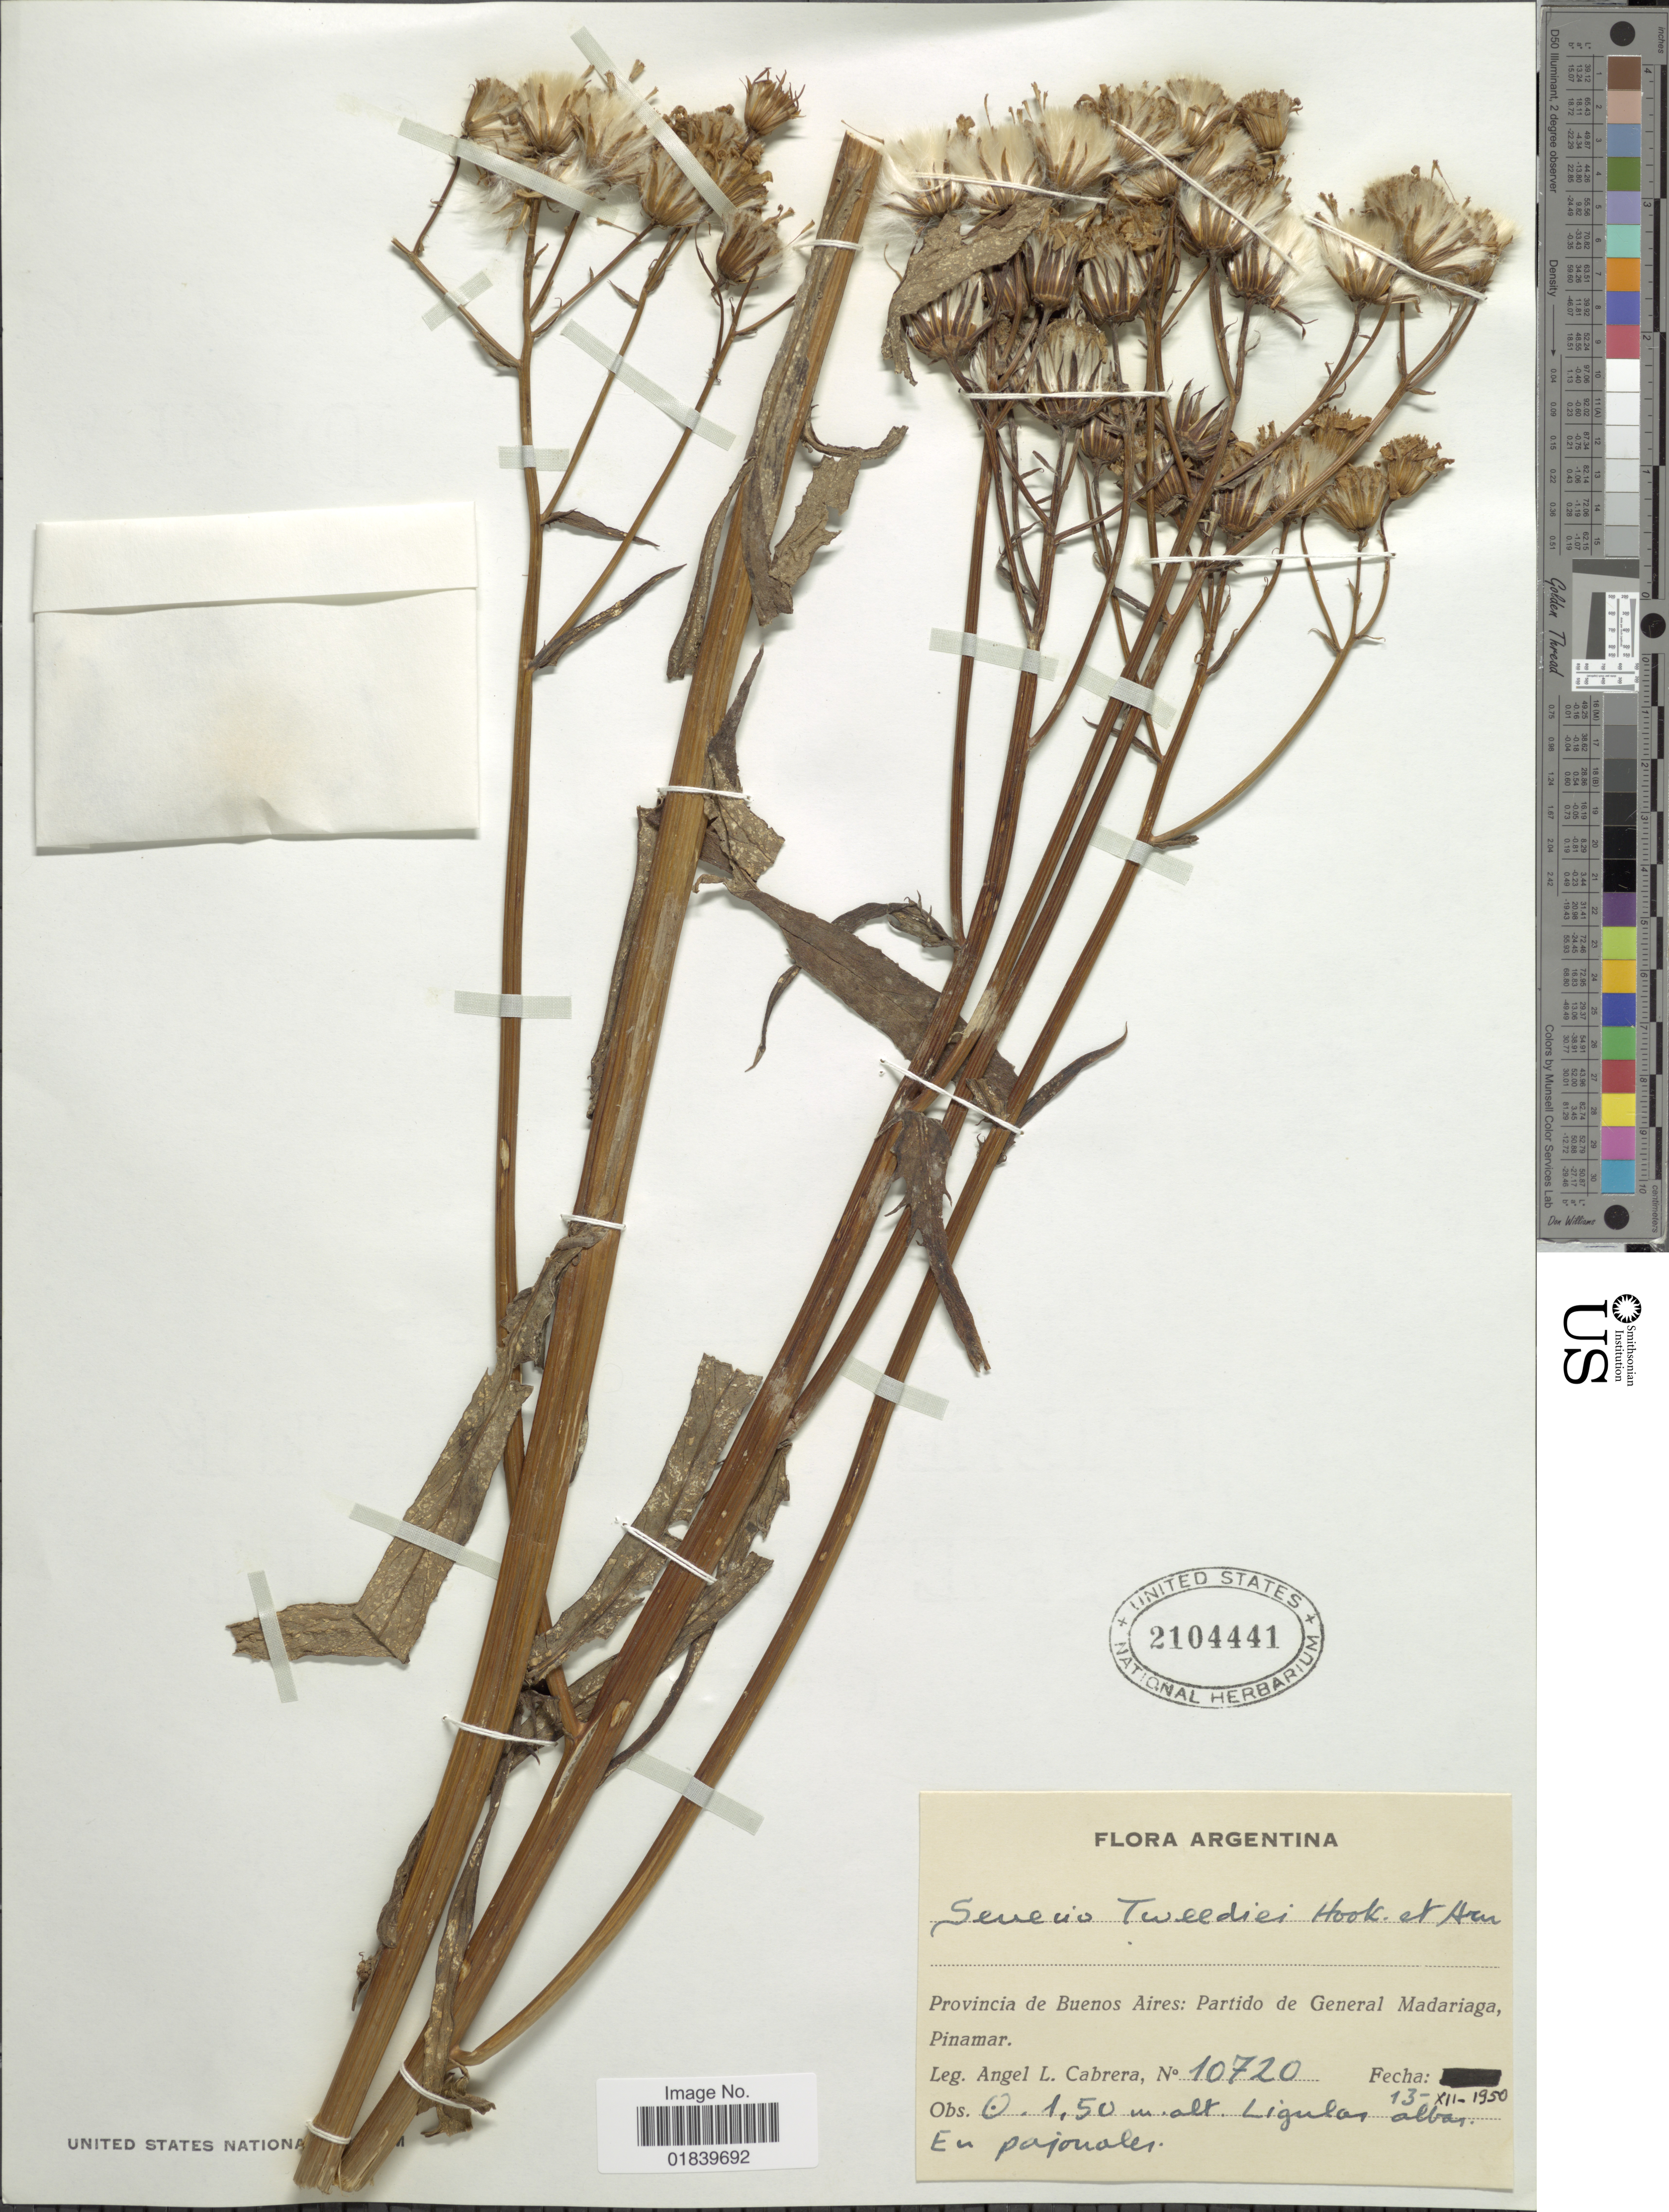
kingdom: Plantae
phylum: Tracheophyta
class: Magnoliopsida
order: Asterales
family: Asteraceae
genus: Senecio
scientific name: Senecio tweediei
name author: Hook. & Arn.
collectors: A. L. Cabrera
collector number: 10720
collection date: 1950-12-13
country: Argentina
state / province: Buenos Aires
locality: Provincia de Buenos Aires: Partido de General Madariaga.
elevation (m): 150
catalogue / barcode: US 2104441